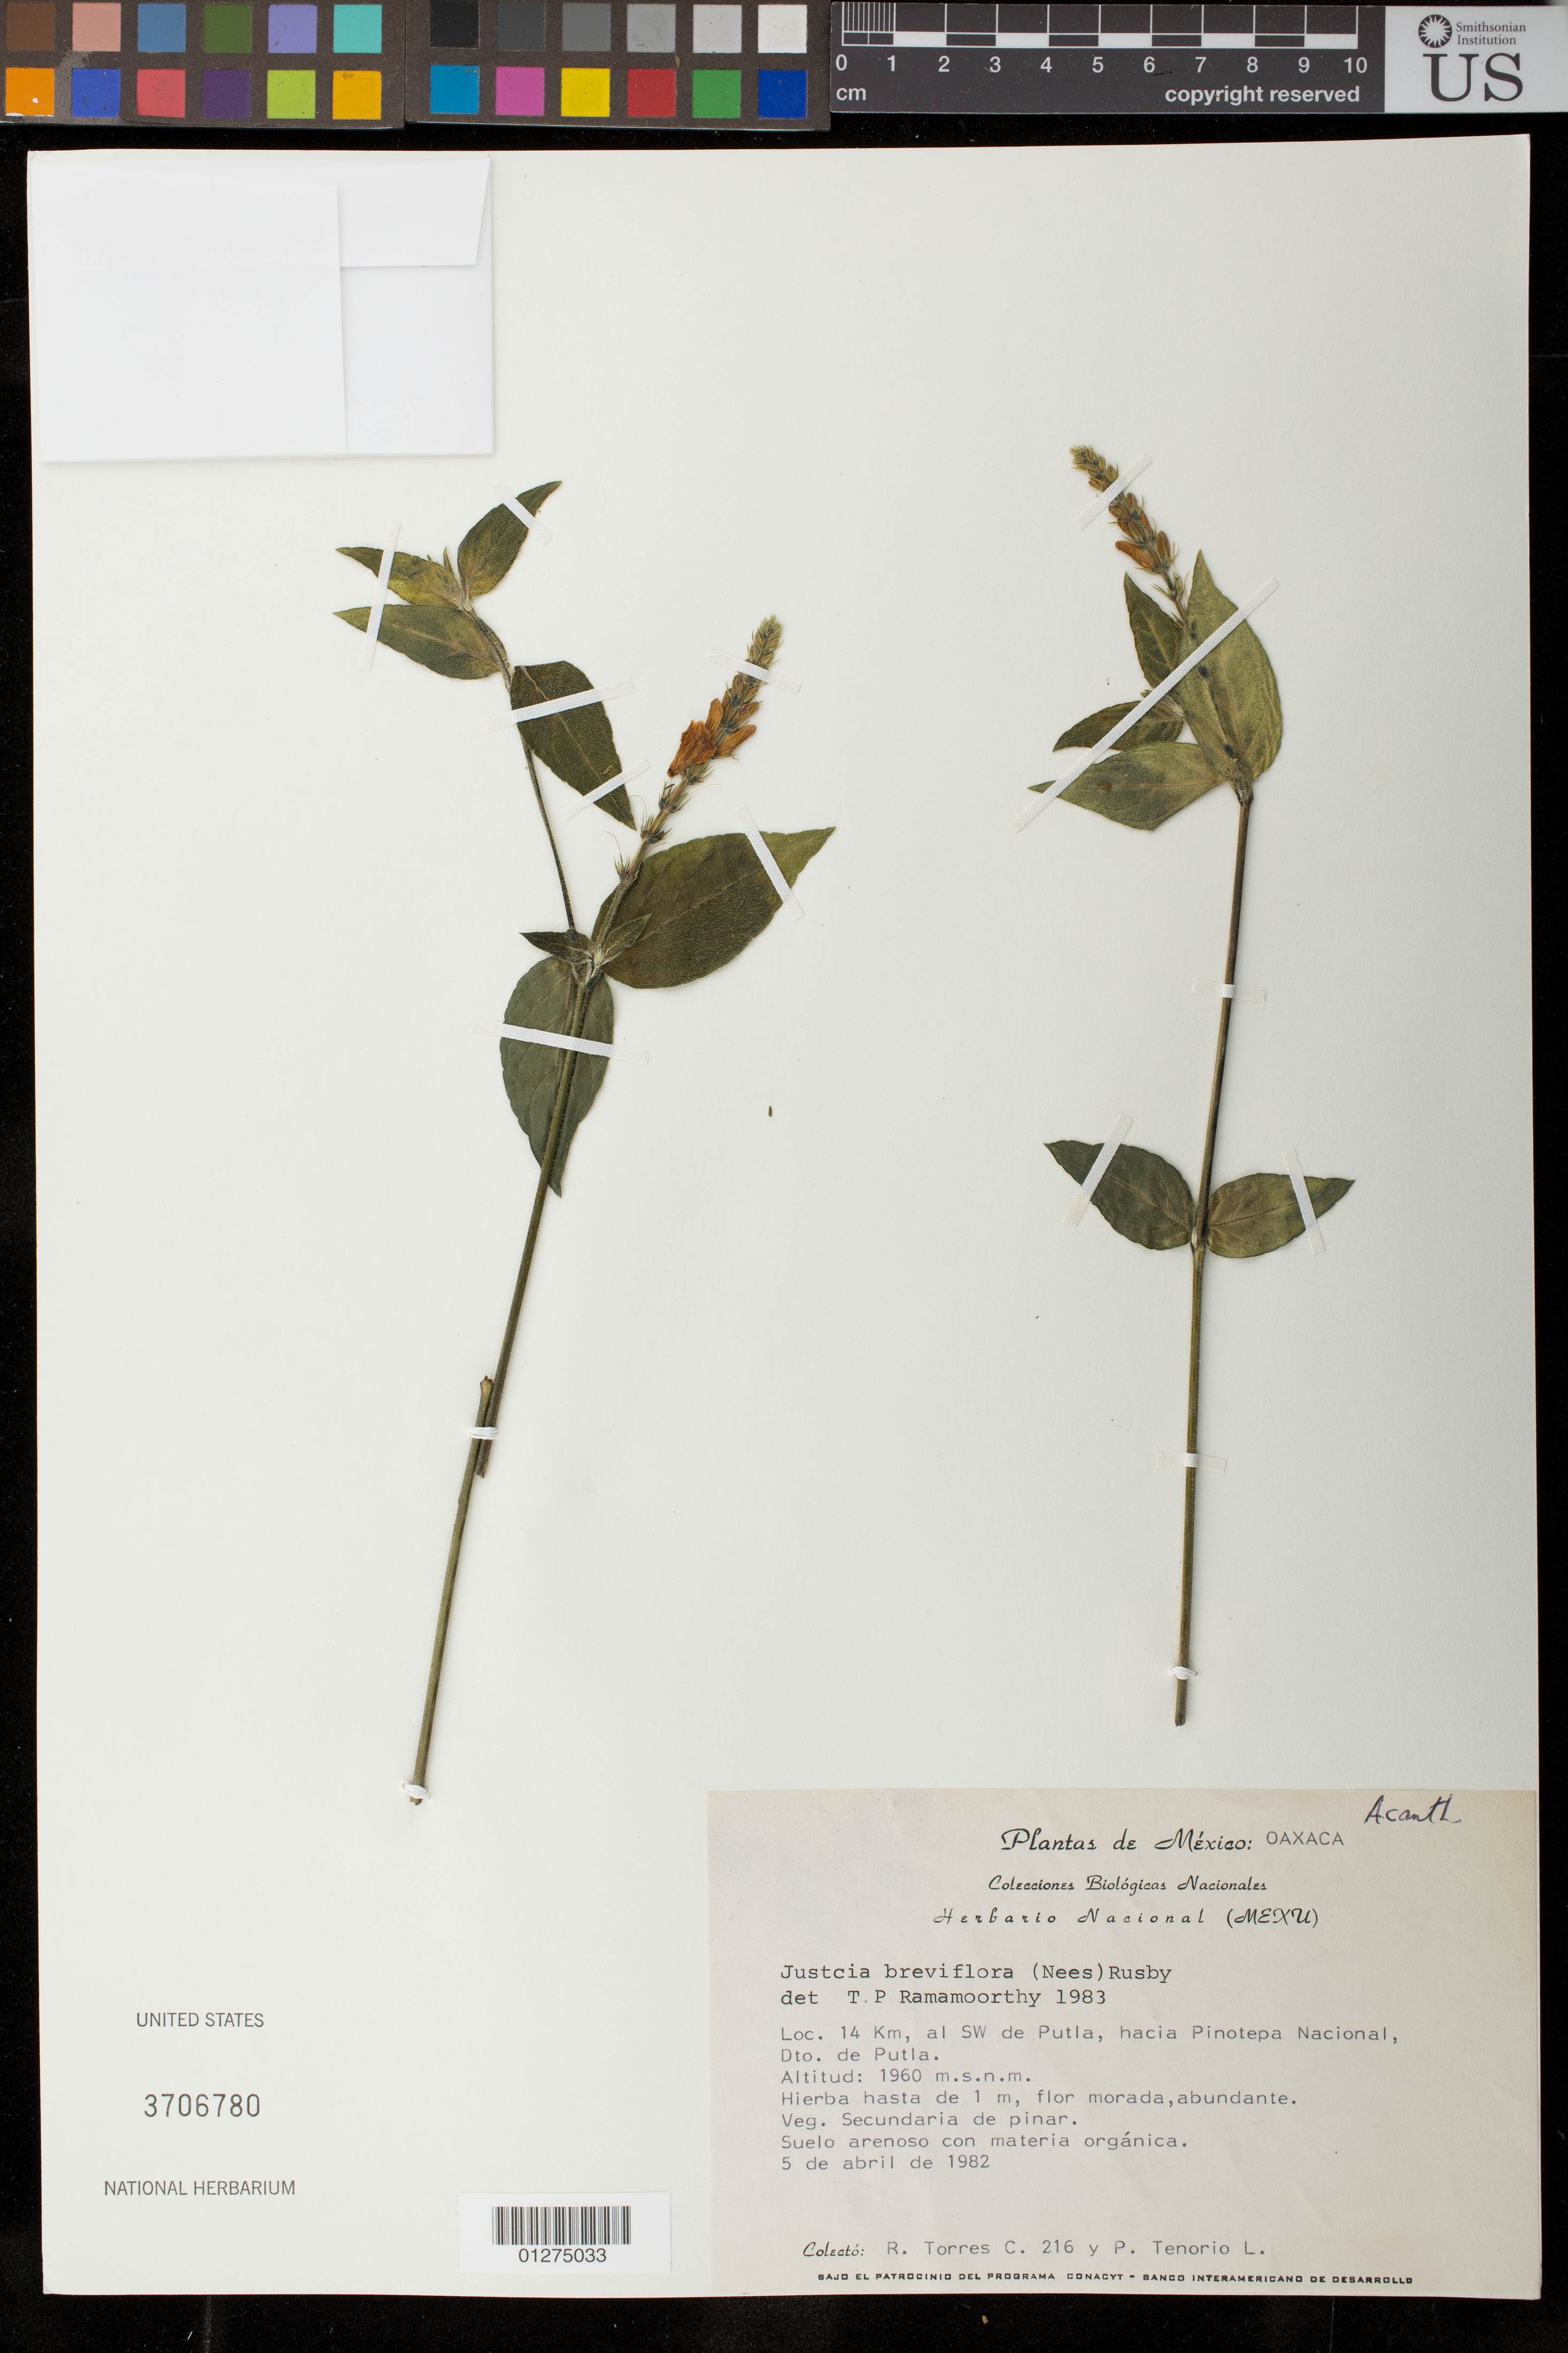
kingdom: Plantae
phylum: Tracheophyta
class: Magnoliopsida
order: Lamiales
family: Acanthaceae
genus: Justicia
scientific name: Justicia breviflora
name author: (Nees) Rusby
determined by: Ramamoorthy, T. P.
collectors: R. Torres C. & P. Tenorio L.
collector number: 216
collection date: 1982-04-05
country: Mexico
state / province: Oaxaca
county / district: Putla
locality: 14 Km, al SW de Putla, hacia Pinotepa Nacional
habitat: secundaria de pinar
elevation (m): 1960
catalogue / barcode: US 3706780